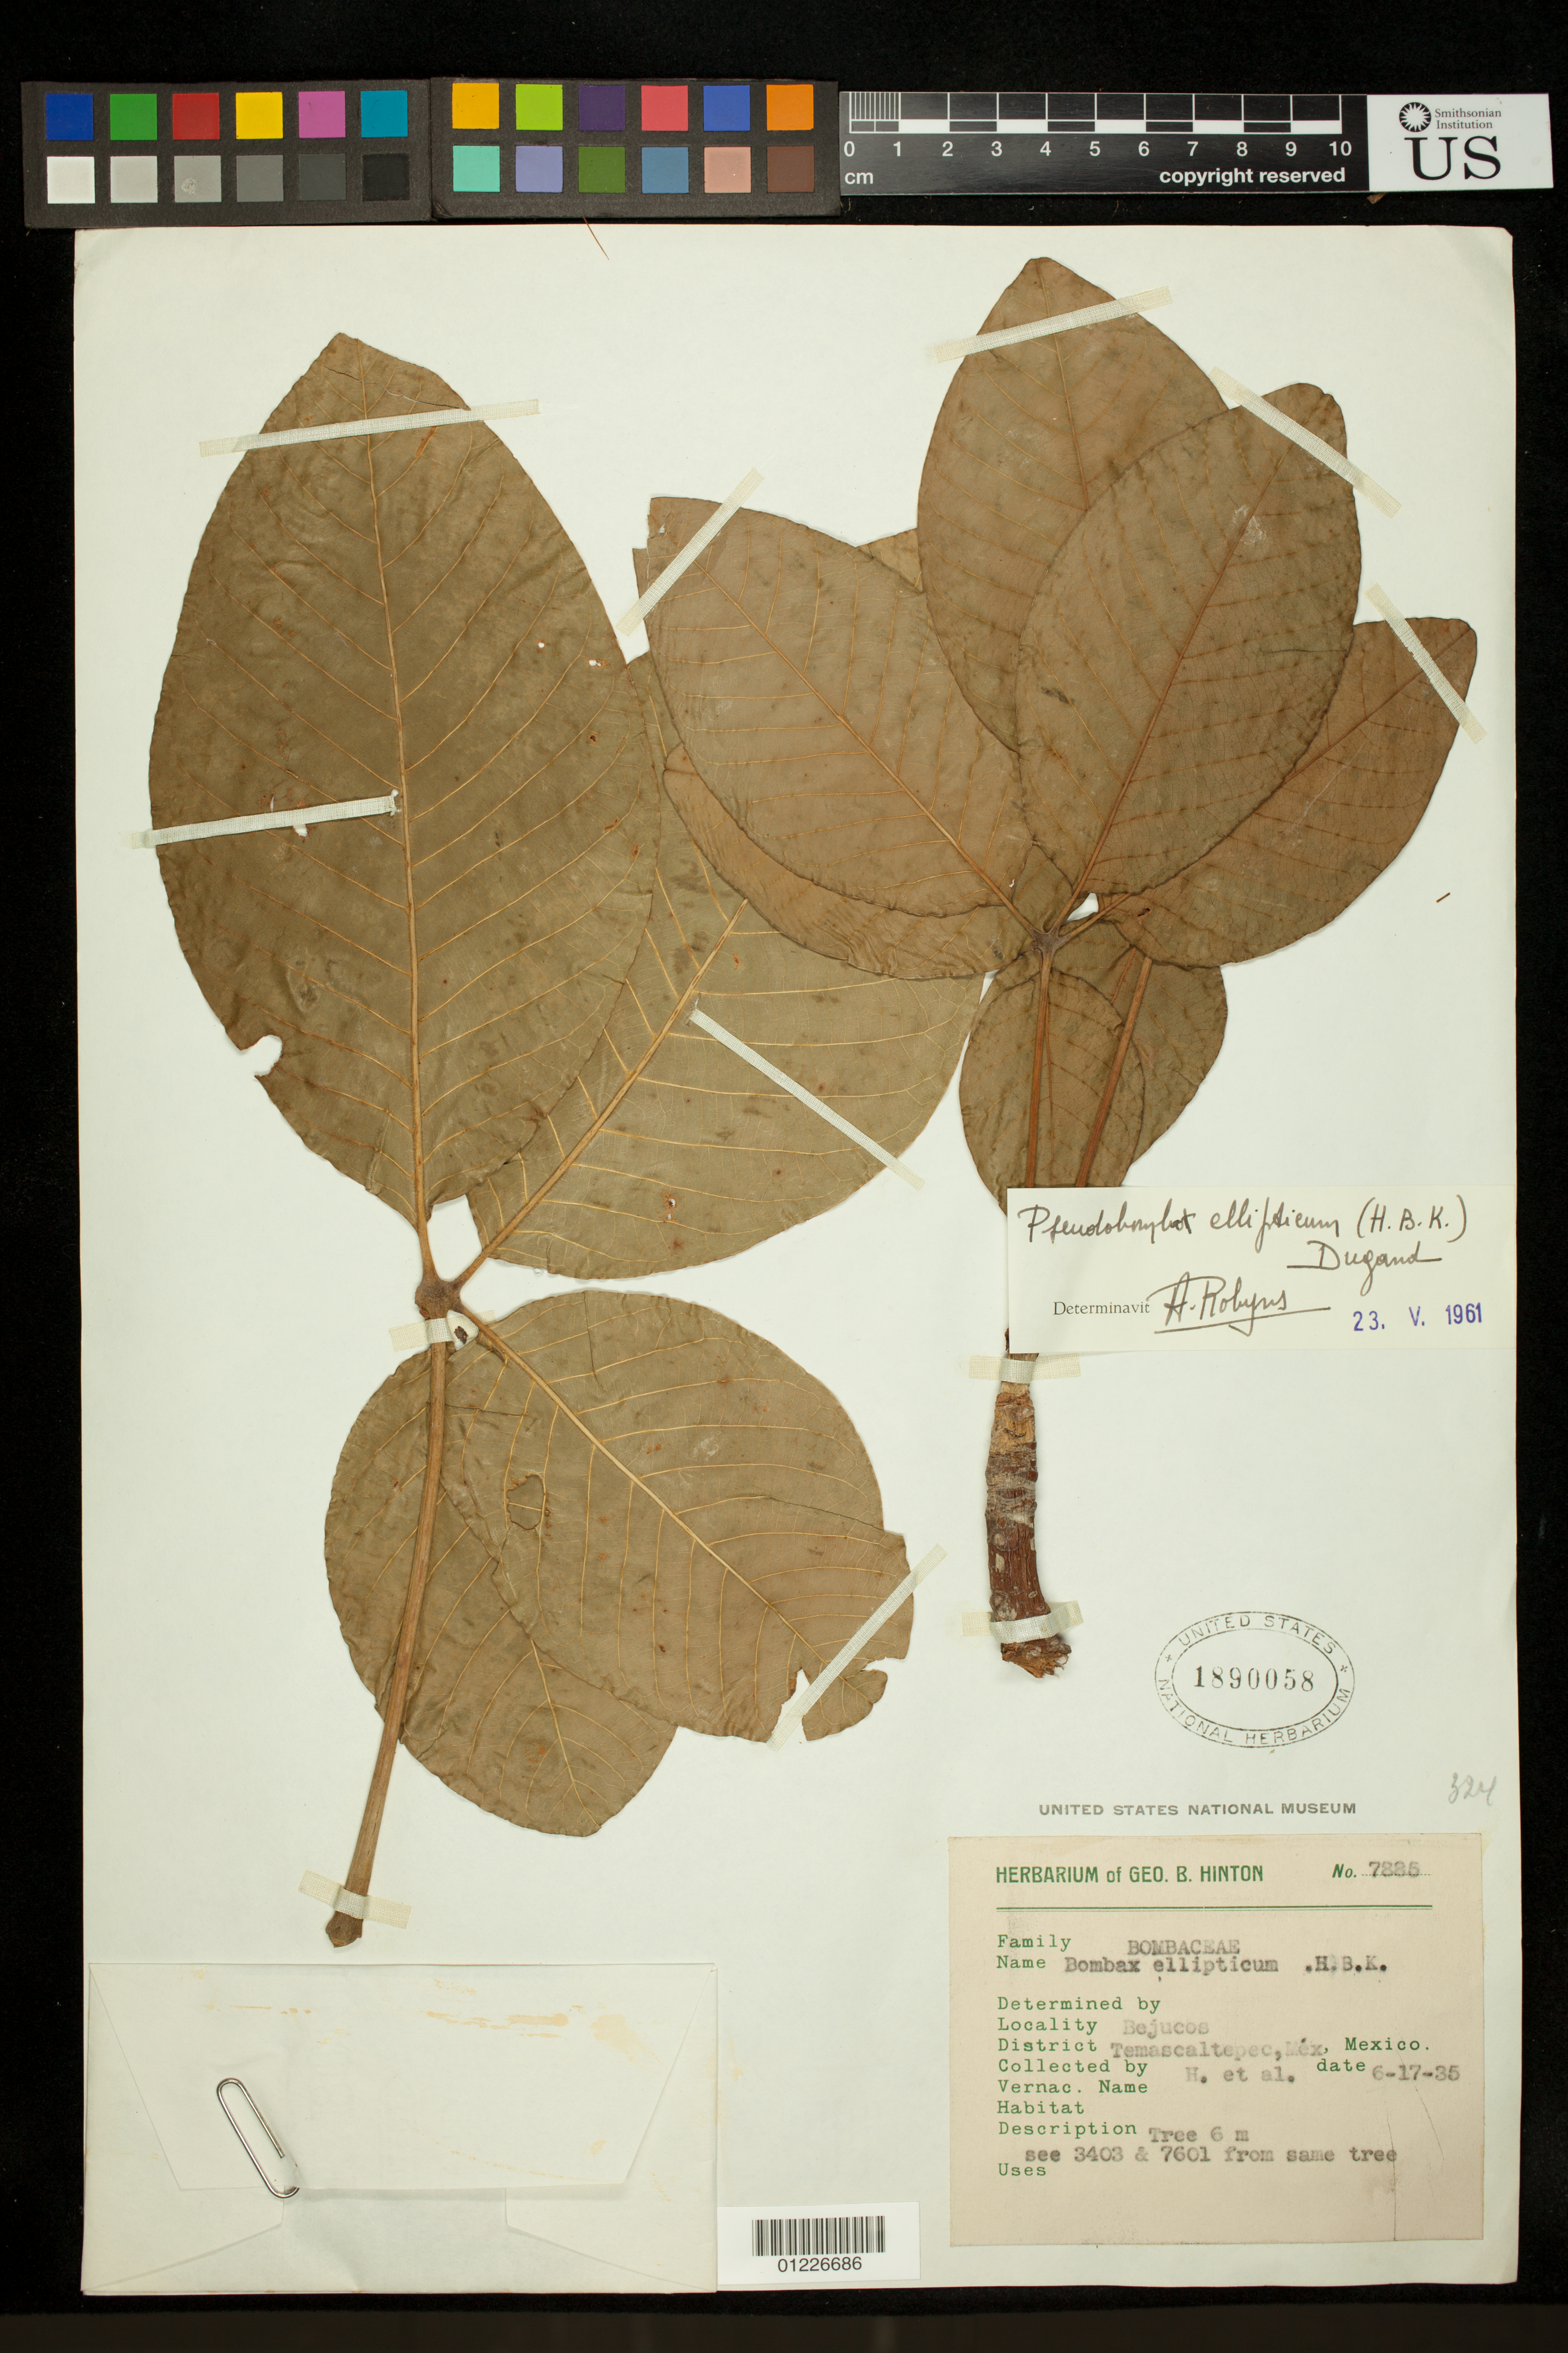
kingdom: Plantae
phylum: Tracheophyta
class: Magnoliopsida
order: Malvales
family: Malvaceae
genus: Pseudobombax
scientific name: Pseudobombax ellipticum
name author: (Kunth) Dugand G.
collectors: G. B. Hinton & et al.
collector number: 7885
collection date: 1935-06-17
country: Mexico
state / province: México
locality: Temascaltepec, Bejucos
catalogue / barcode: US 1890058